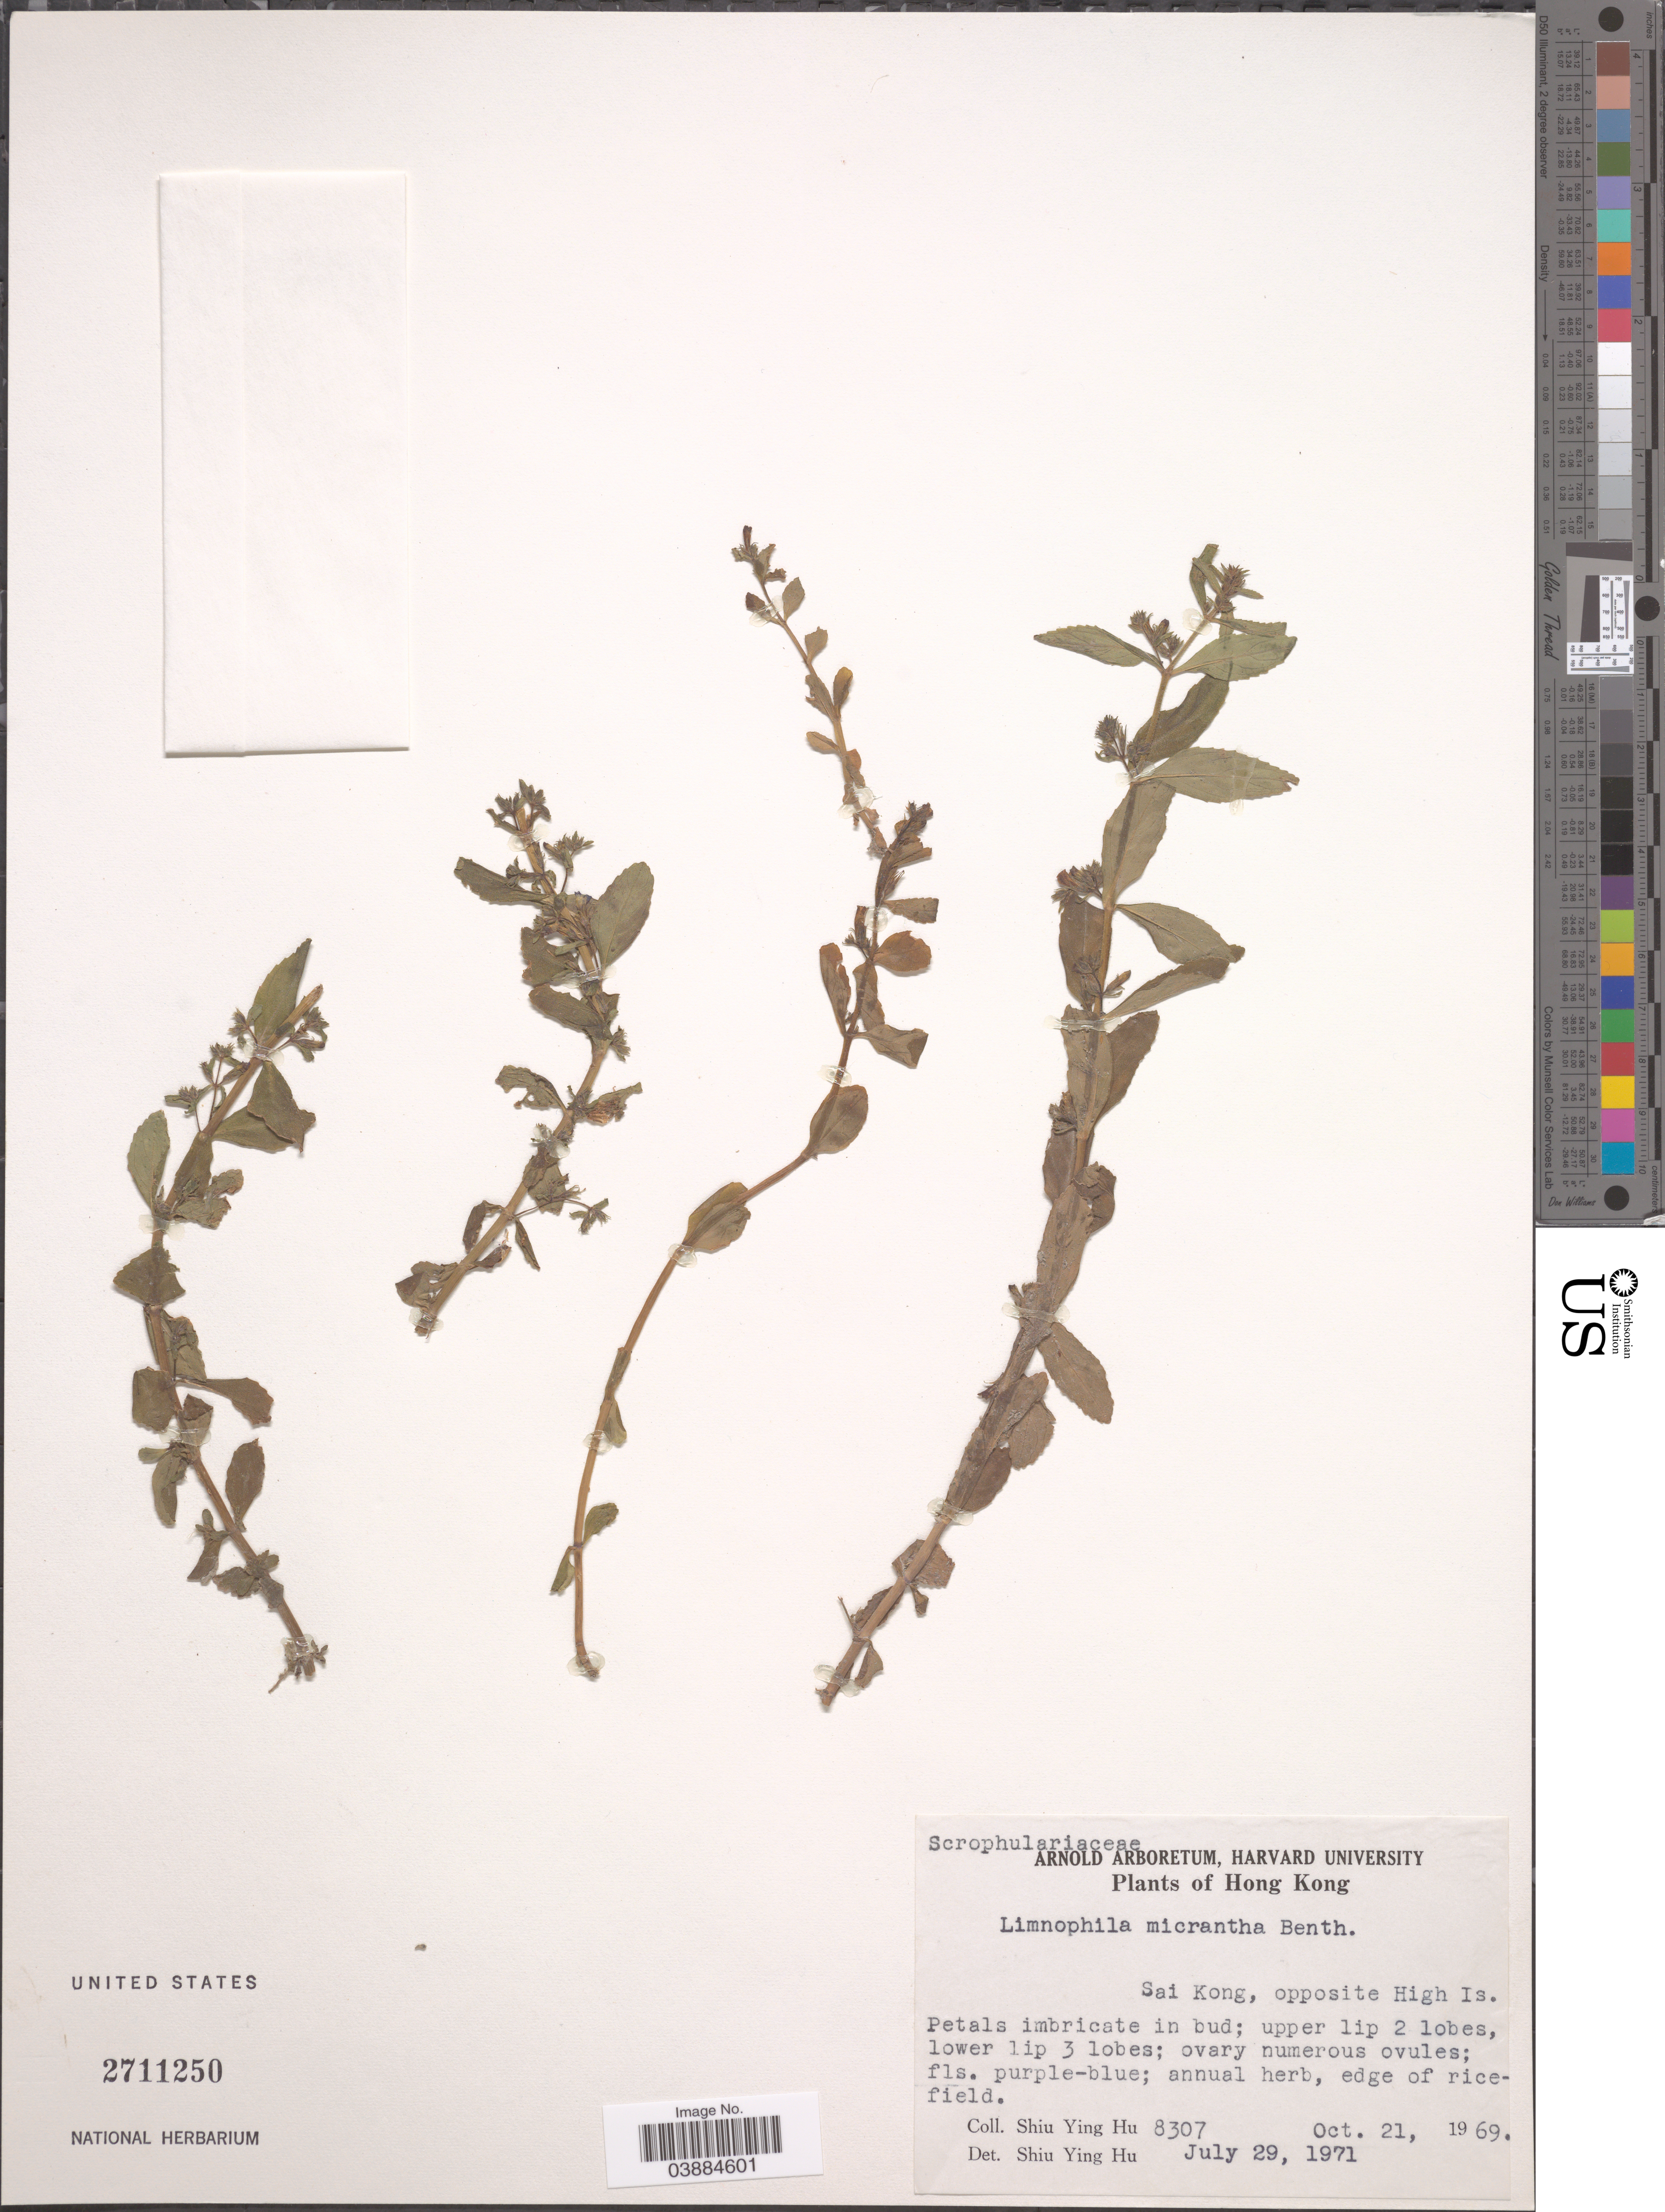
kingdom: Plantae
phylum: Tracheophyta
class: Magnoliopsida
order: Lamiales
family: Plantaginaceae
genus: Limnophila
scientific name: Limnophila micrantha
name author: Benth.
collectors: S. Y. Hu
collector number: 8307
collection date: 1969-10-21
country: China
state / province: Hong Kong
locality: Sai Kong, opposite High Is.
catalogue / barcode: US 2711250